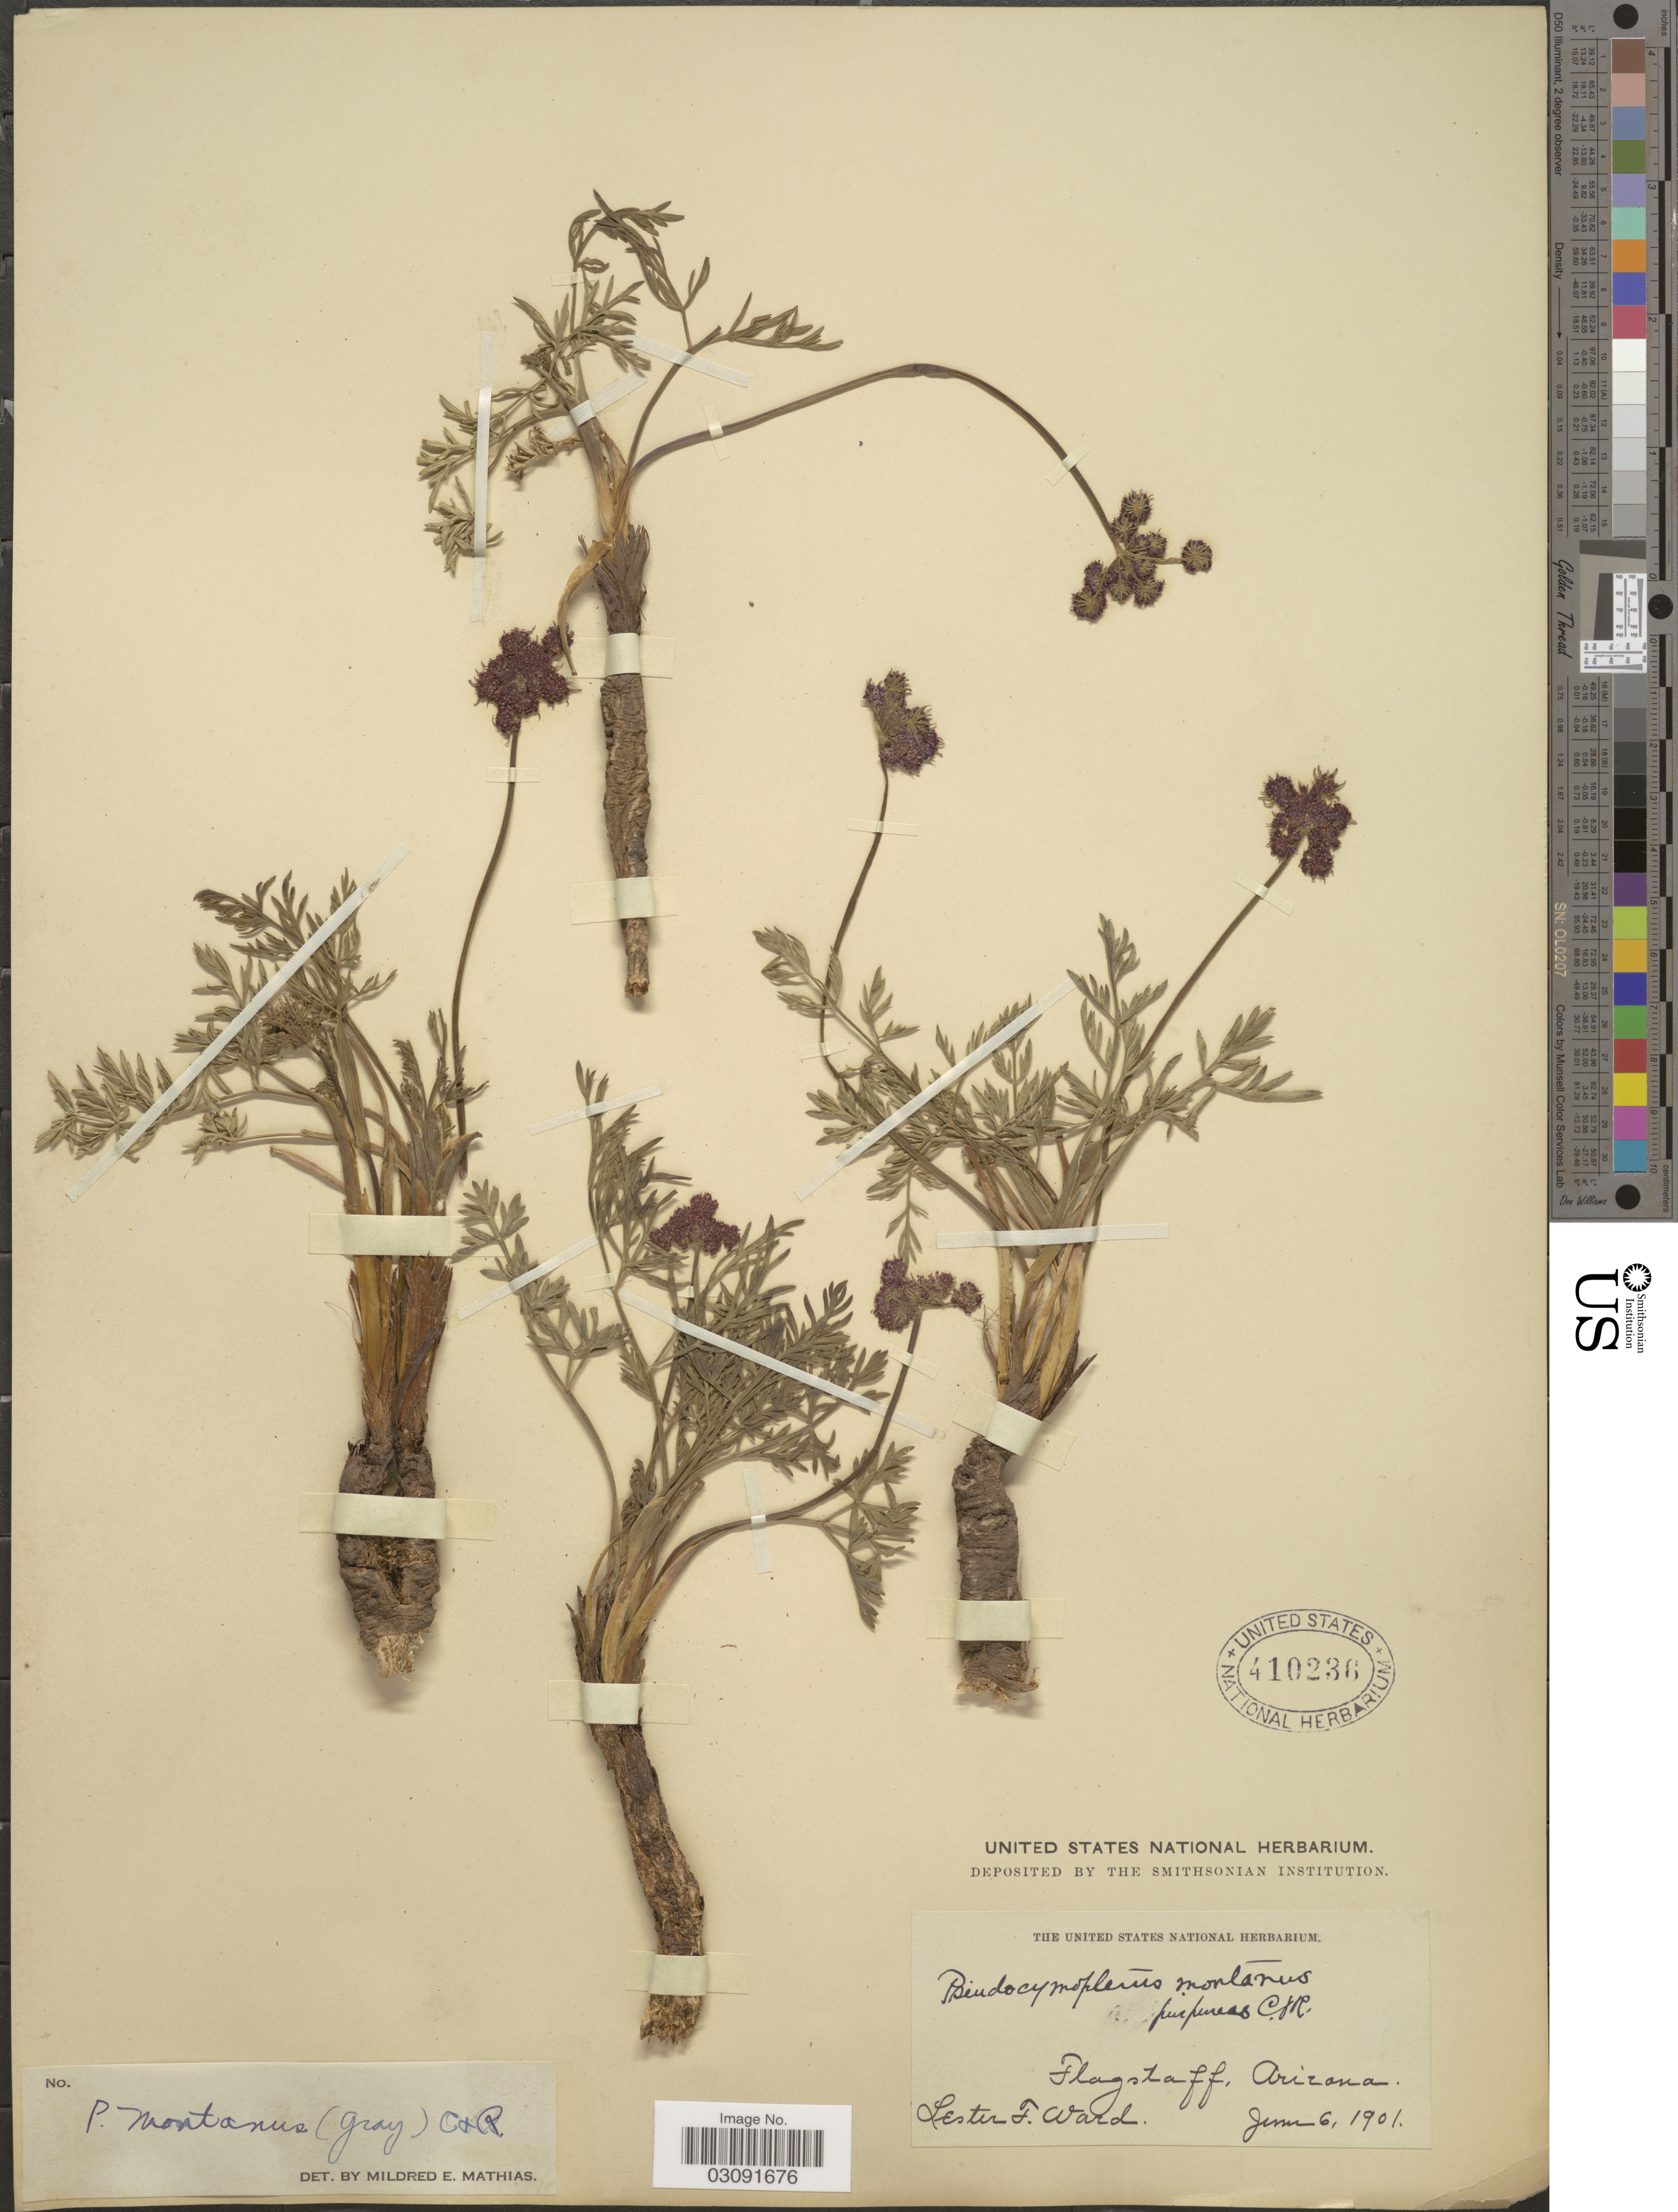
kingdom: Plantae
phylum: Tracheophyta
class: Magnoliopsida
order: Apiales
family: Apiaceae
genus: Pseudocymopterus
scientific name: Pseudocymopterus montanus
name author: (A. Gray) J.M. Coult. & Rose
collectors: L. F. Ward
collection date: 1901-06-06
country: United States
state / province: Arizona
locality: Flagstaff.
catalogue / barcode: US 410236